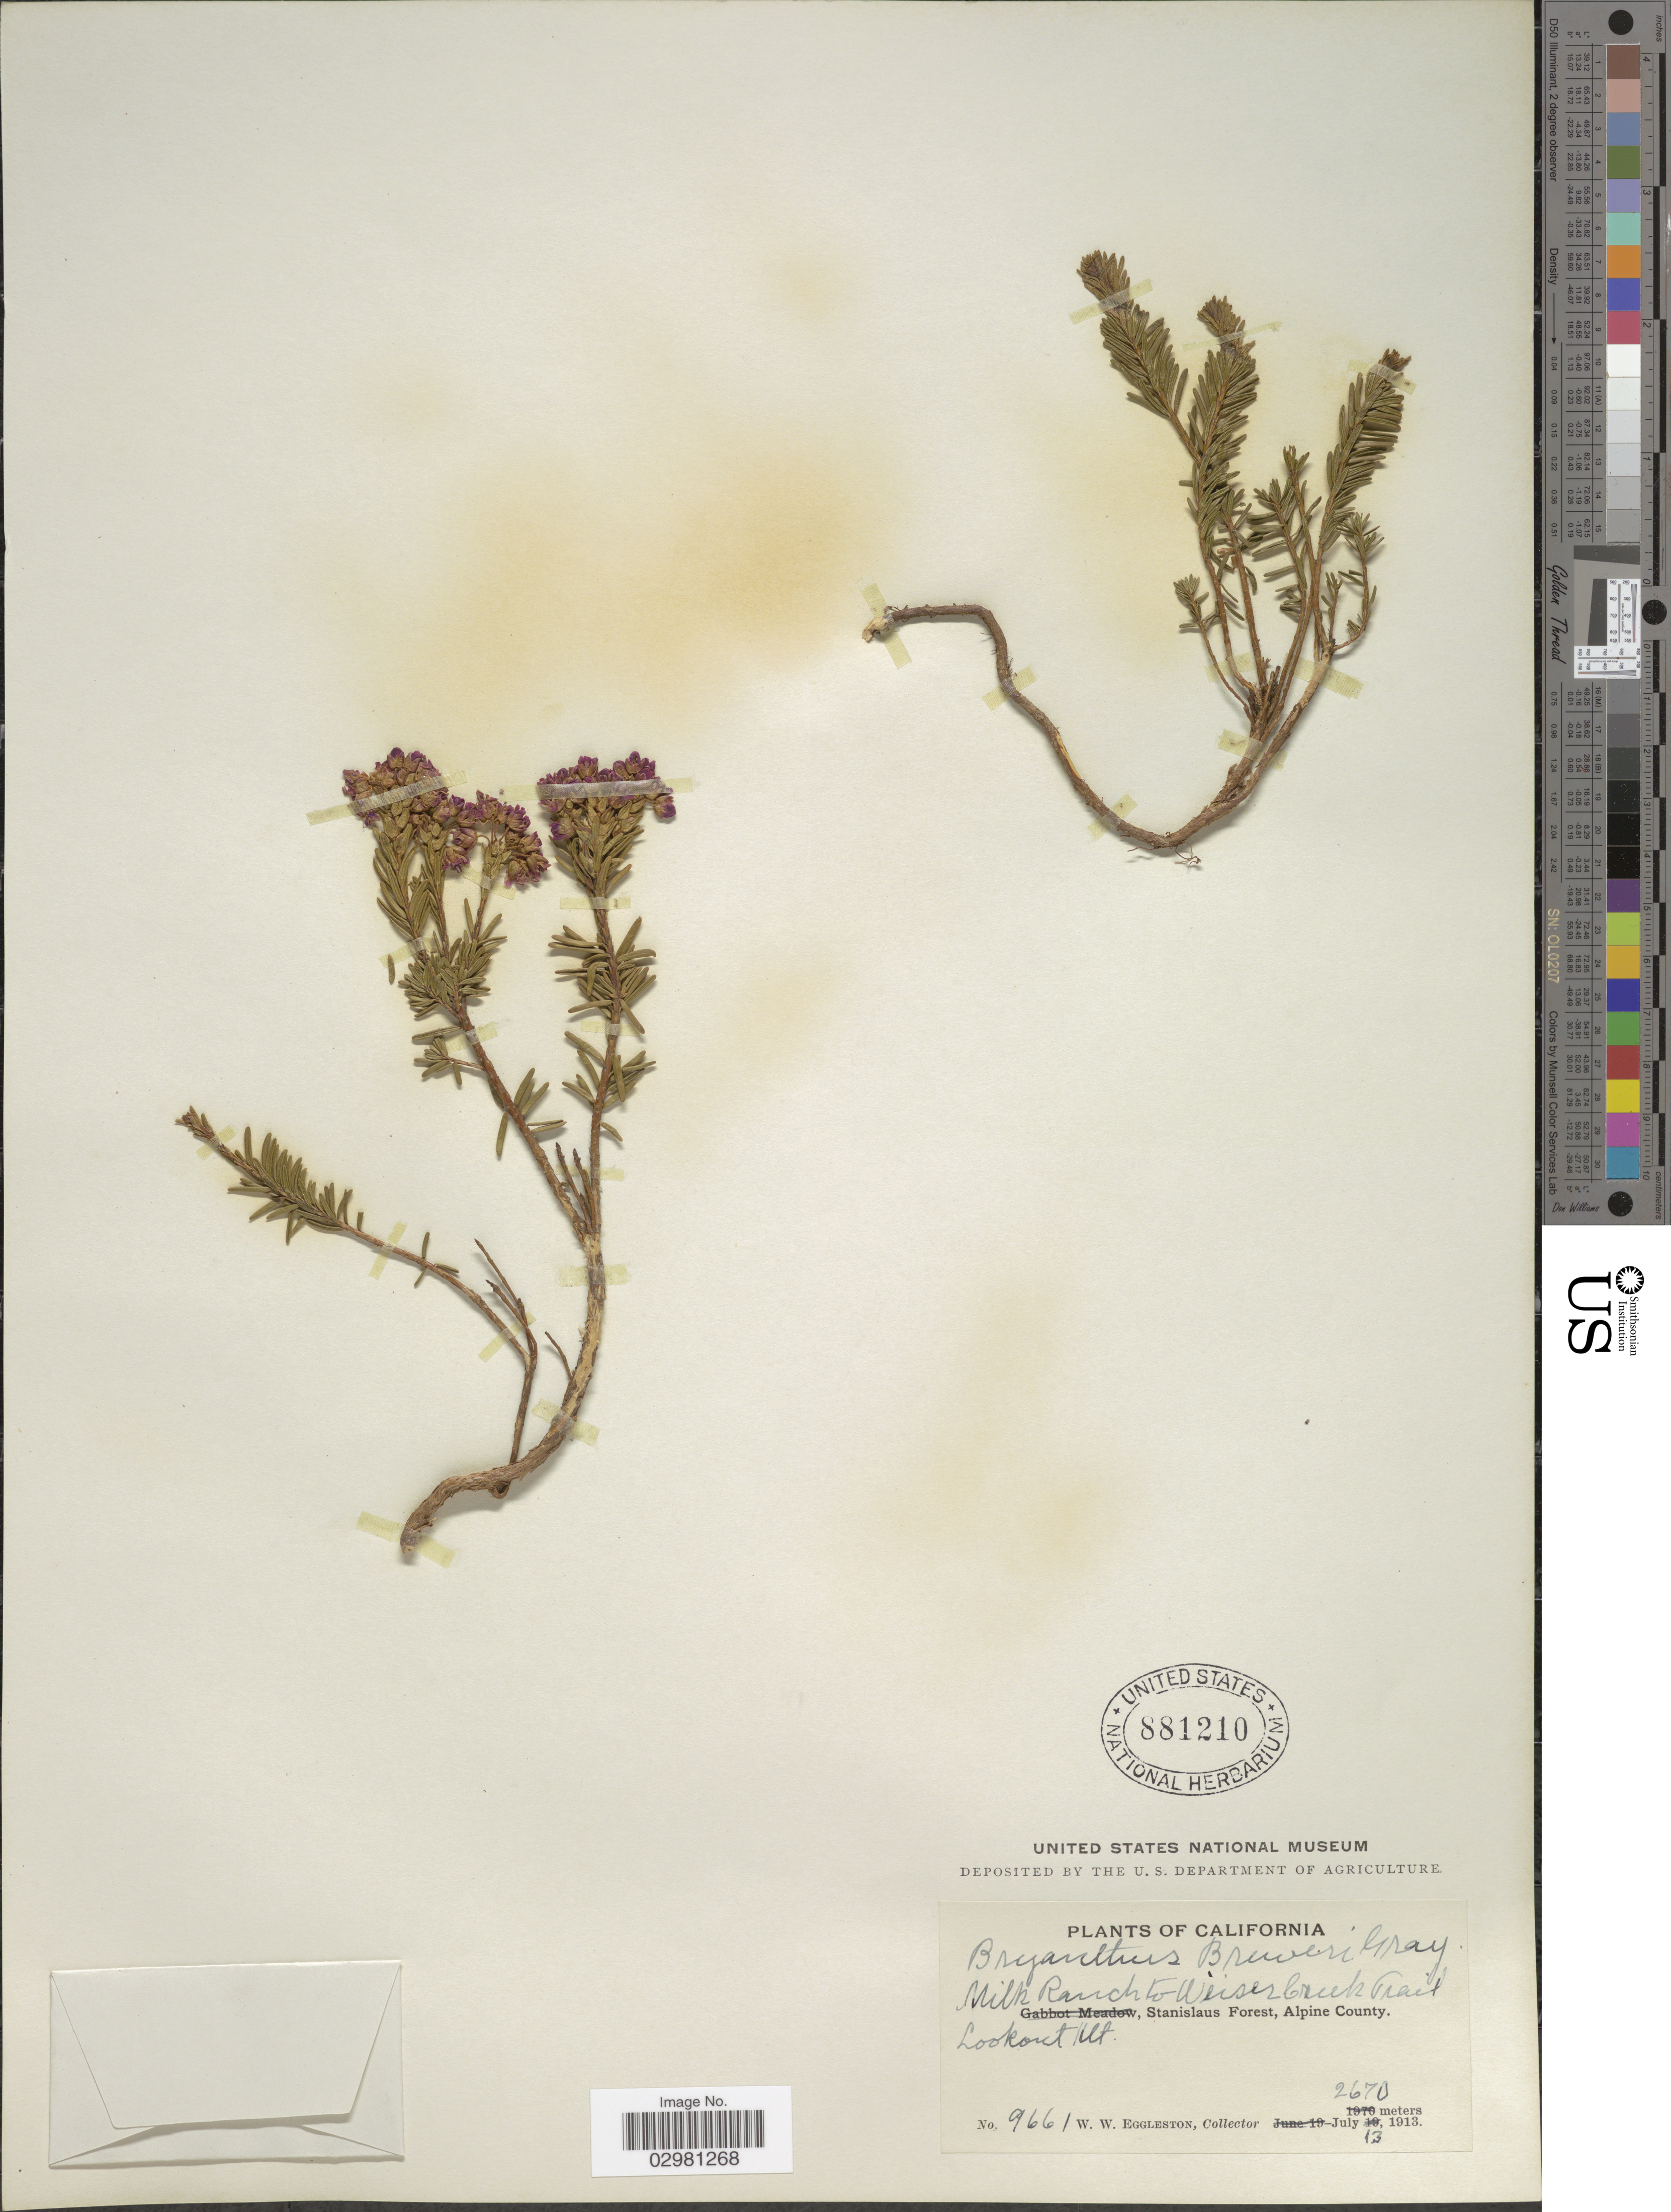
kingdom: Plantae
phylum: Tracheophyta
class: Magnoliopsida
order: Ericales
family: Ericaceae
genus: Phyllodoce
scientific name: Phyllodoce breweri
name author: (A. Gray) A. Heller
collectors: W. W. Eggleston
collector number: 9661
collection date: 1913-07-13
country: United States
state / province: California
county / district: Alpine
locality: Milk Ranch to Weiser Creek Trail, Lookout Mt., Stanislaus Forest, Alpine County.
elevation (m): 2670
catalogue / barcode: US 881210